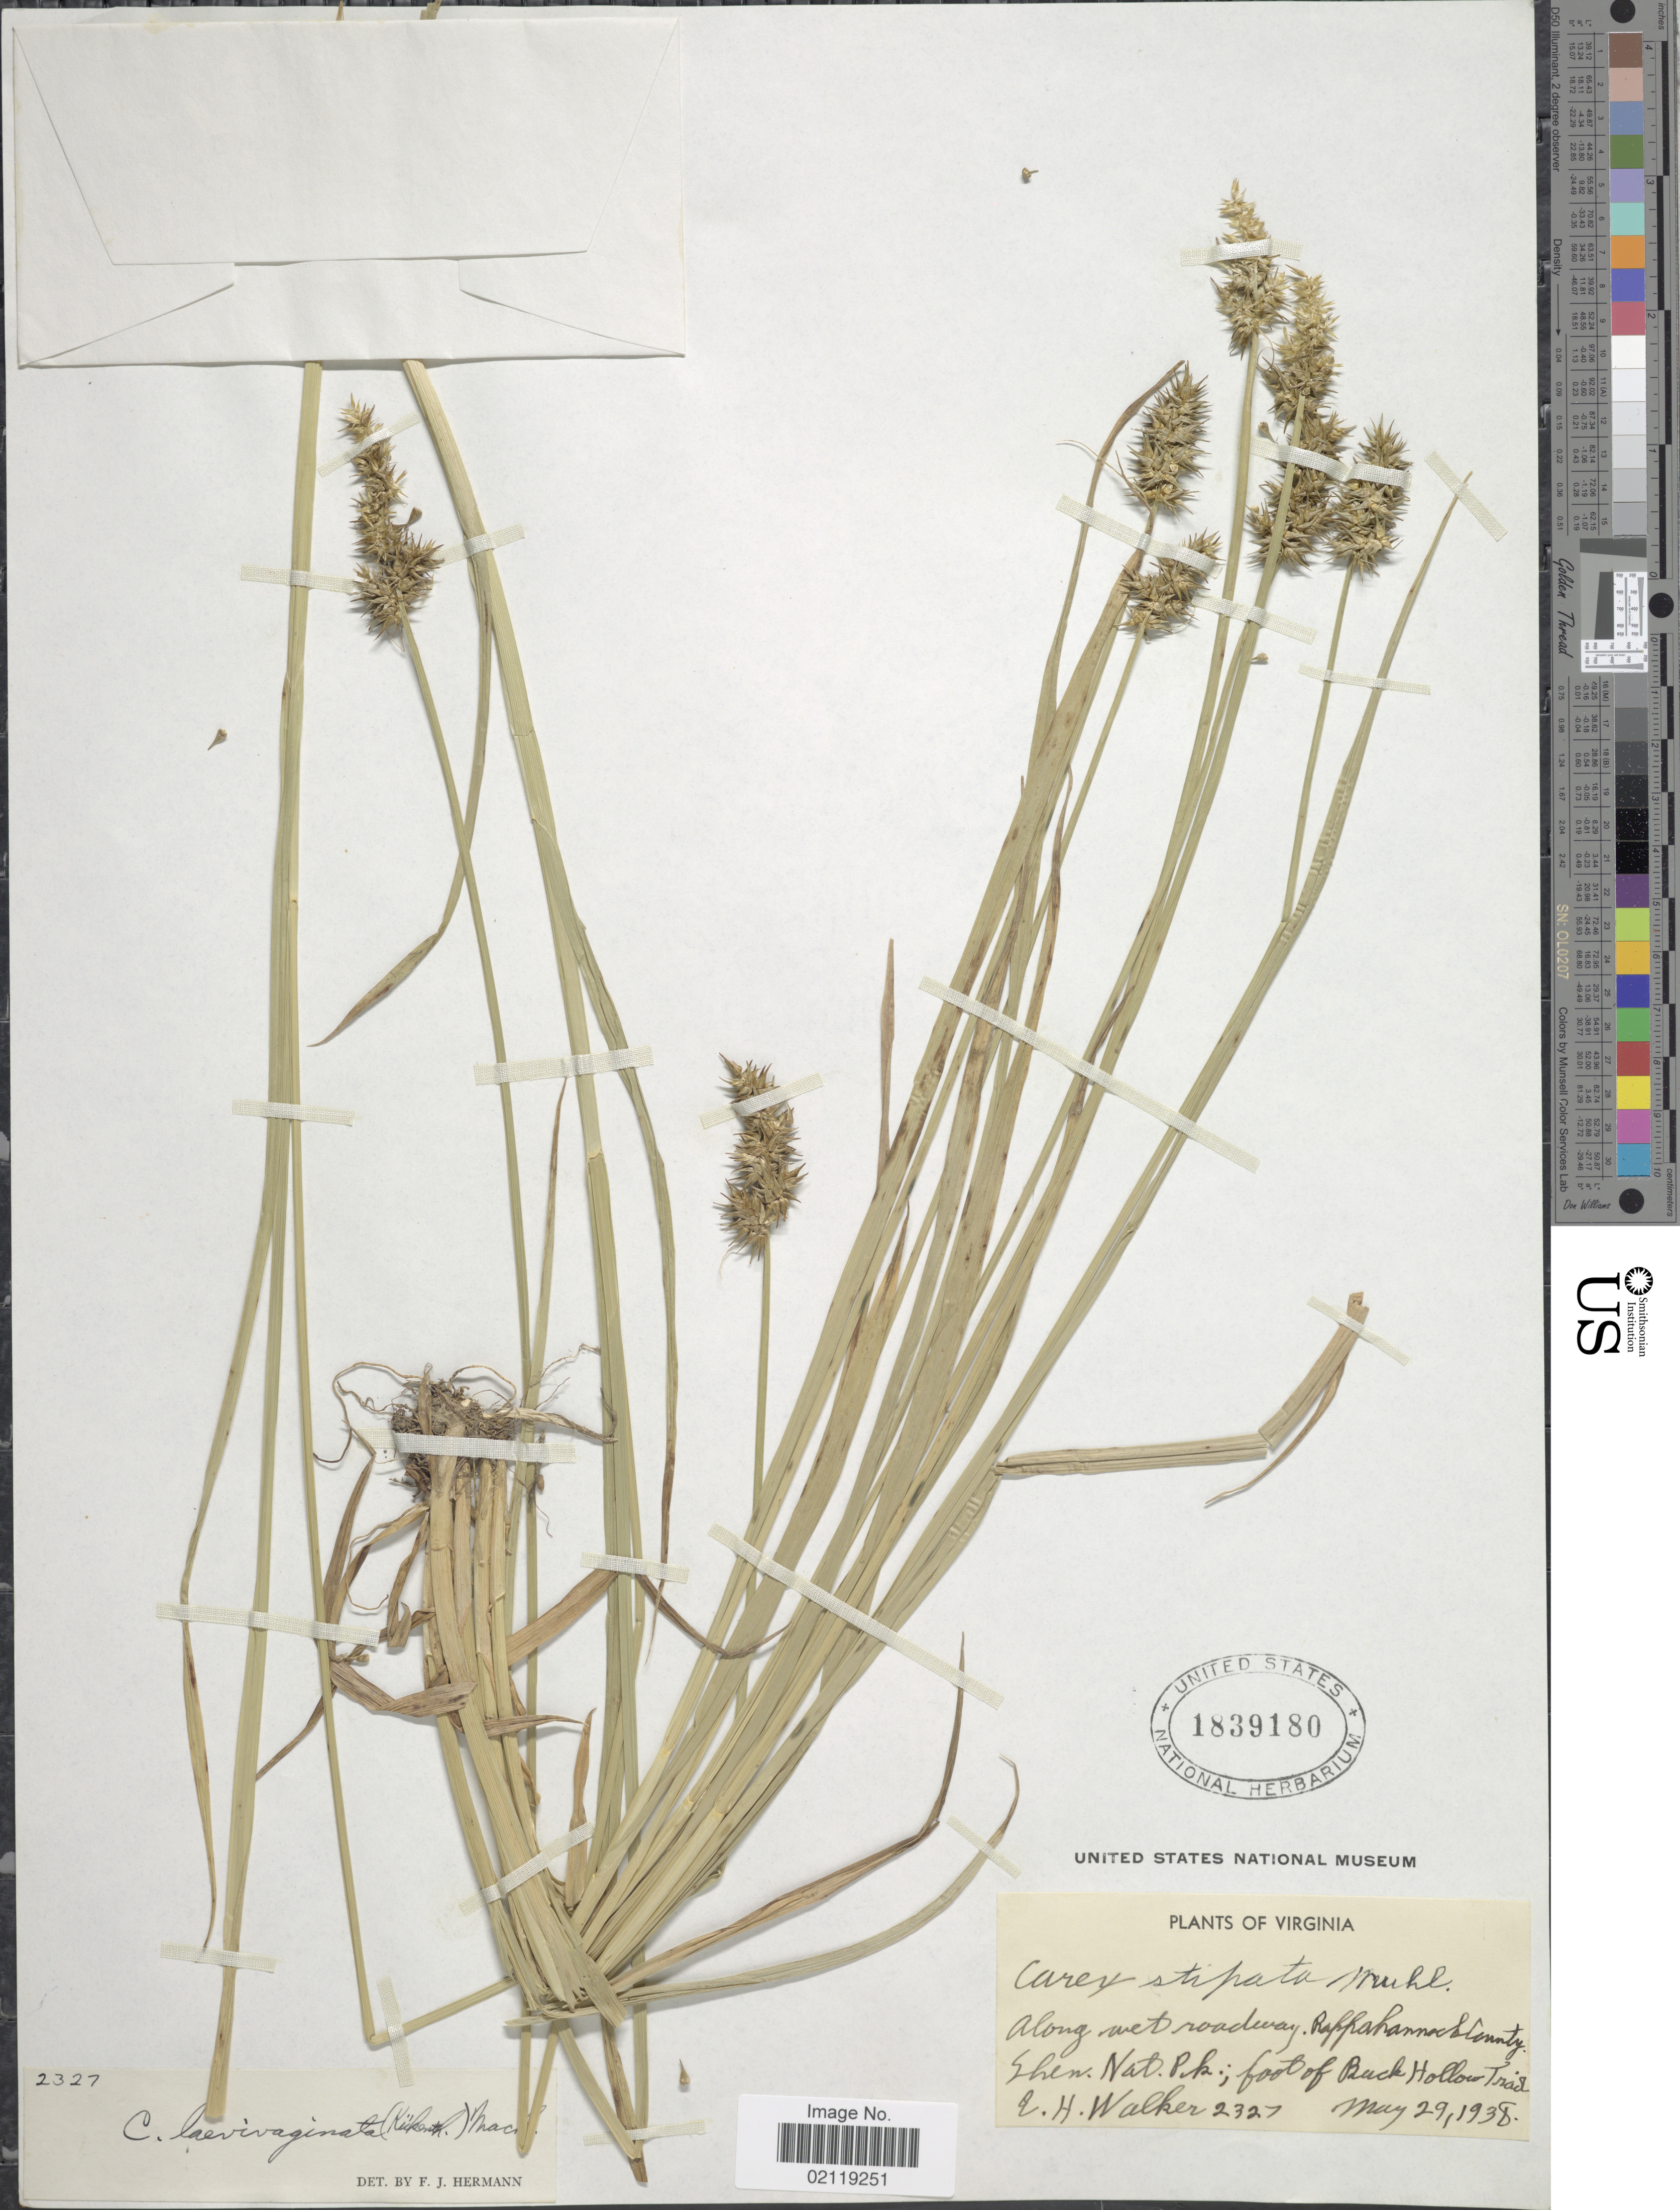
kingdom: Plantae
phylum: Tracheophyta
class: Liliopsida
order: Poales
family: Cyperaceae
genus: Carex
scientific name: Carex laevivaginata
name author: (Kük.) Mack.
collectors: E. H. Walker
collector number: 2327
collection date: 1938-05-29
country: United States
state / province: Virginia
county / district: Rappahannock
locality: Along wet roadway.Glen. Nat. Pk.; foot of Buck Hollow Trail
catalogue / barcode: US 1839180